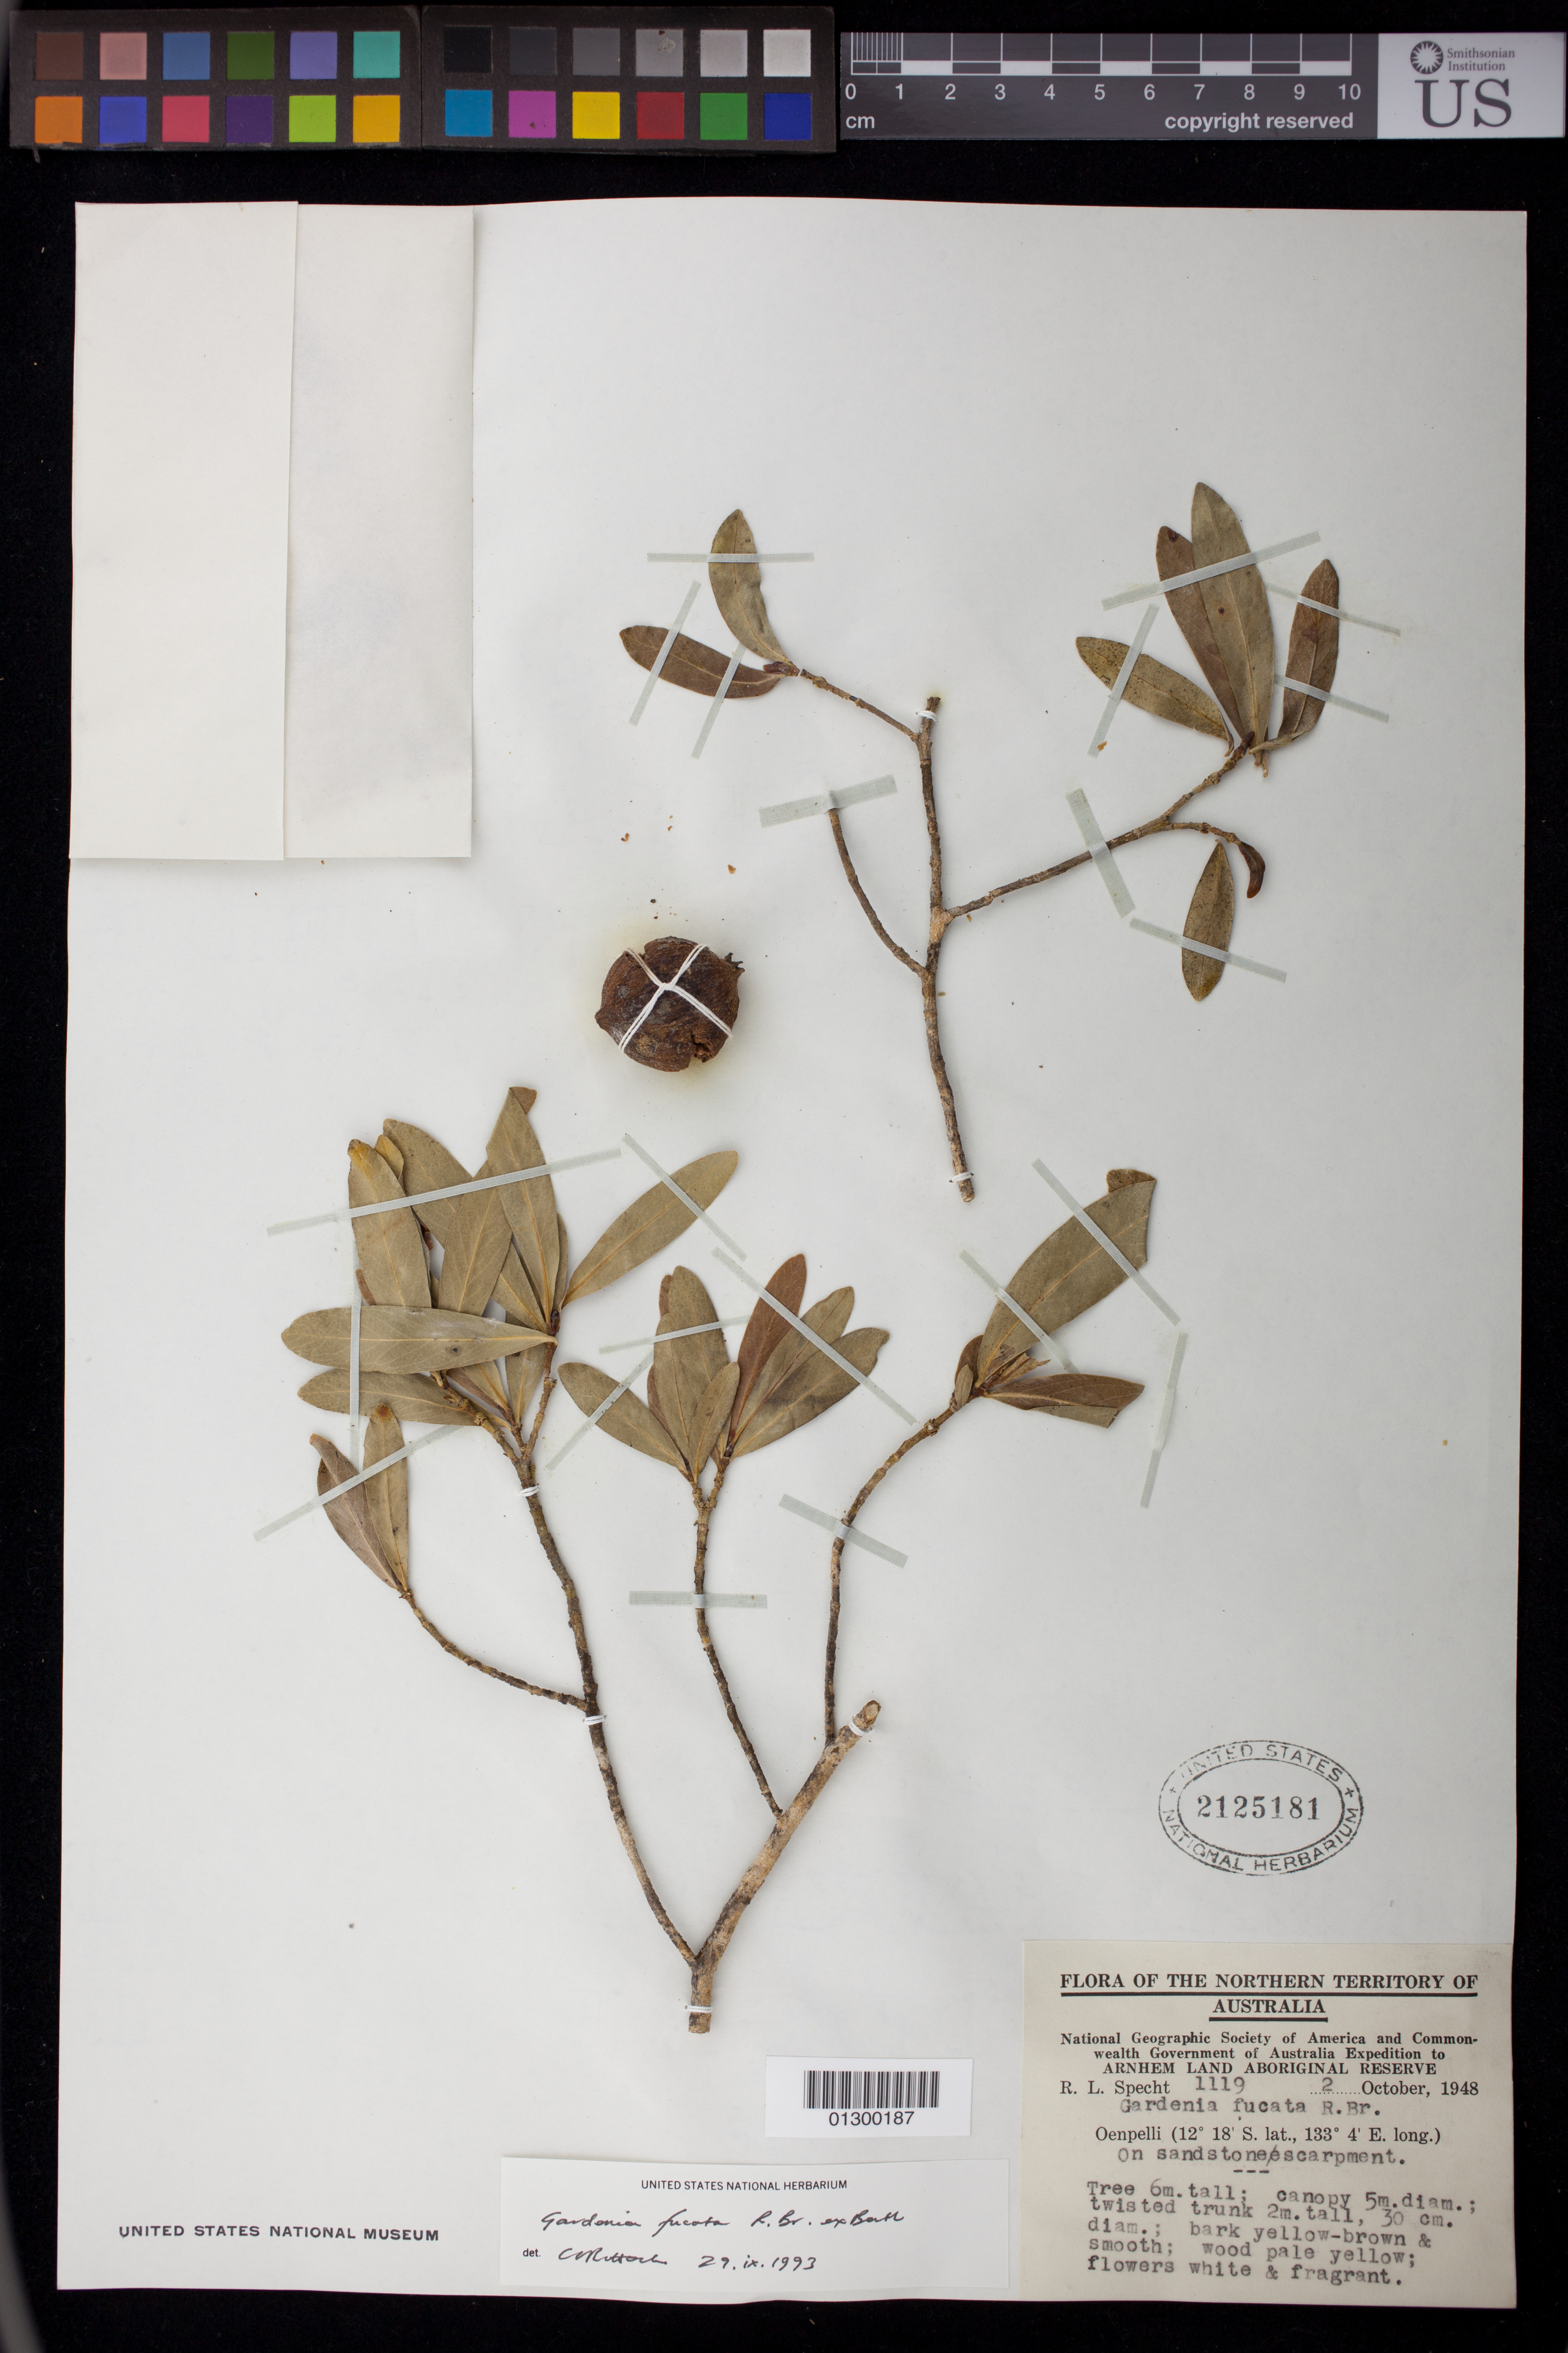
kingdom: Plantae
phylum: Tracheophyta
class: Magnoliopsida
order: Gentianales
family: Rubiaceae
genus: Gardenia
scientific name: Gardenia fucata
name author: R. Br. ex Benth.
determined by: Puttock, C. F.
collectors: R. L. Specht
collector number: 1119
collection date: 1948-10-02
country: Australia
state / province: Northern Territory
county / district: West Arnhem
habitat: On sandstone escaprment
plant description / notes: Tree 6 m. tall; canopy 5 m. diam.; twisted trunk 2 m. tall, 30 cm. diam.; bark yellow-brown and smooth; wood pale yellow; flowers white and fragrant.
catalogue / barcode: US 2125181